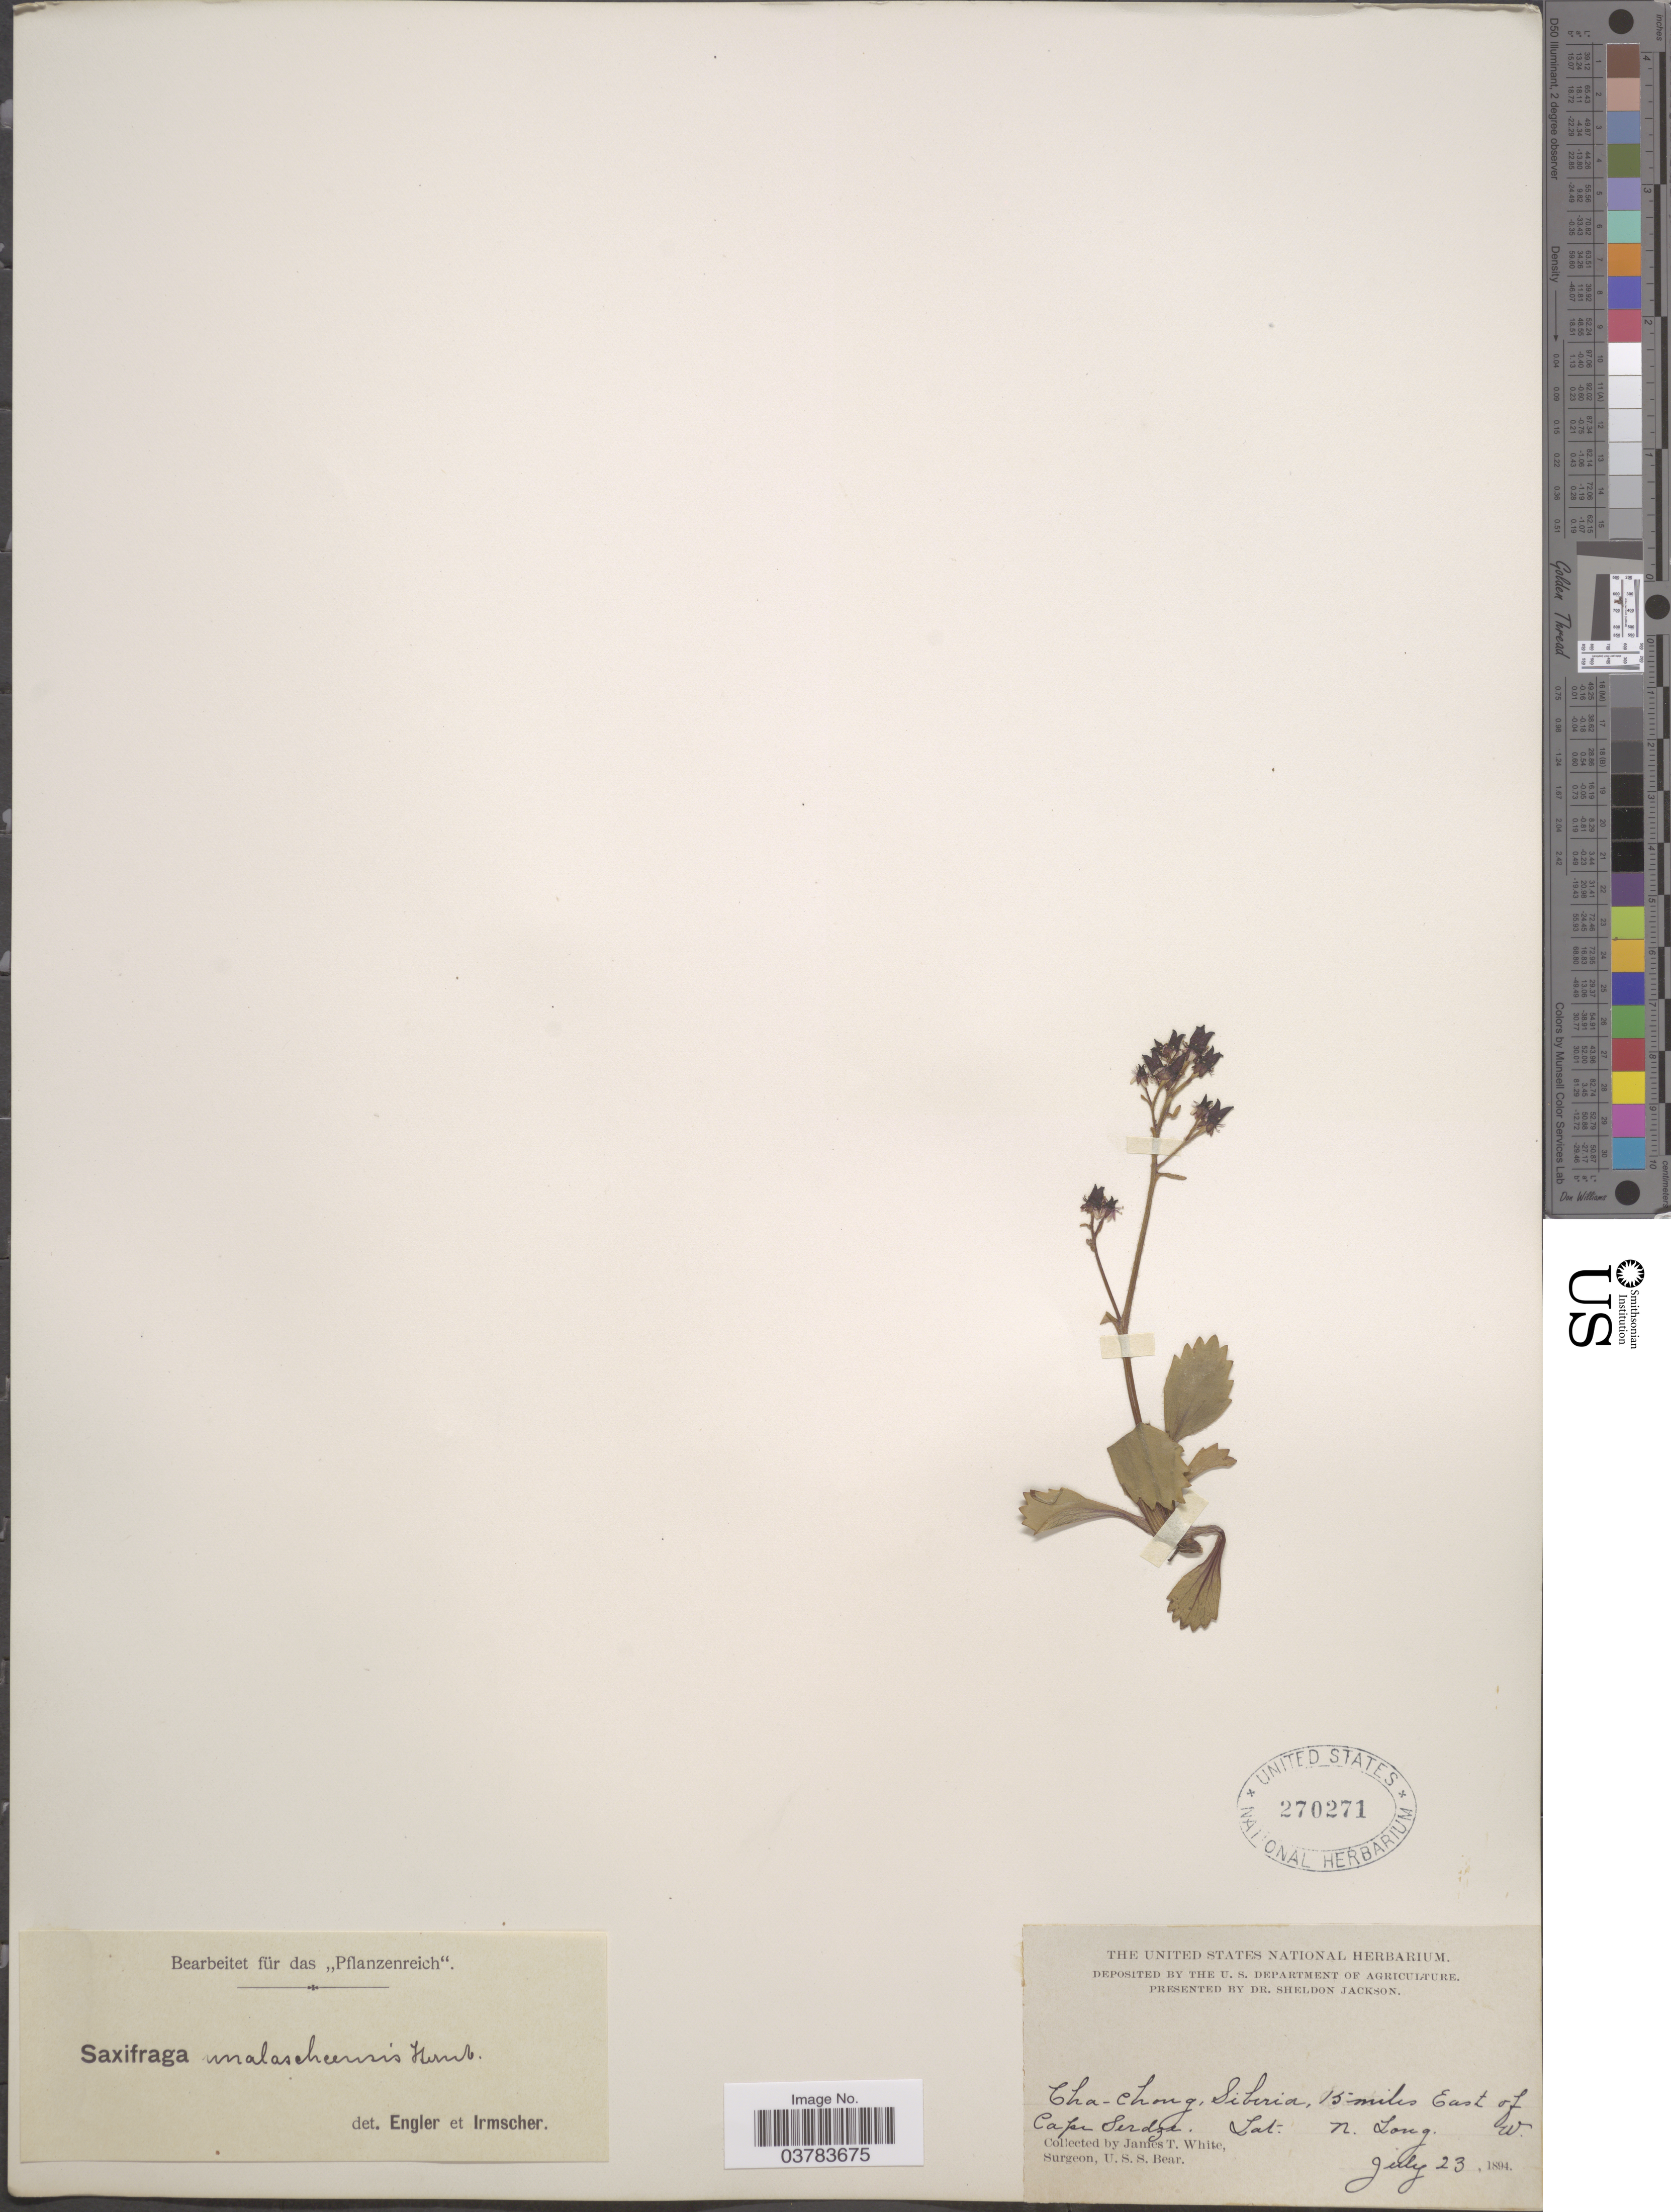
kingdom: Plantae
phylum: Tracheophyta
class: Magnoliopsida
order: Saxifragales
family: Saxifragaceae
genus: Micranthes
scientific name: Micranthes unalaschcensis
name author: (Sternb.) Gornall & H. Ohba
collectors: J. T. White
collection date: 1894-07-23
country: Russian Federation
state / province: Chukotka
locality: Cha-Chong, Siberia, 15 miles East of Cape Serdze.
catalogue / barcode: US 270271